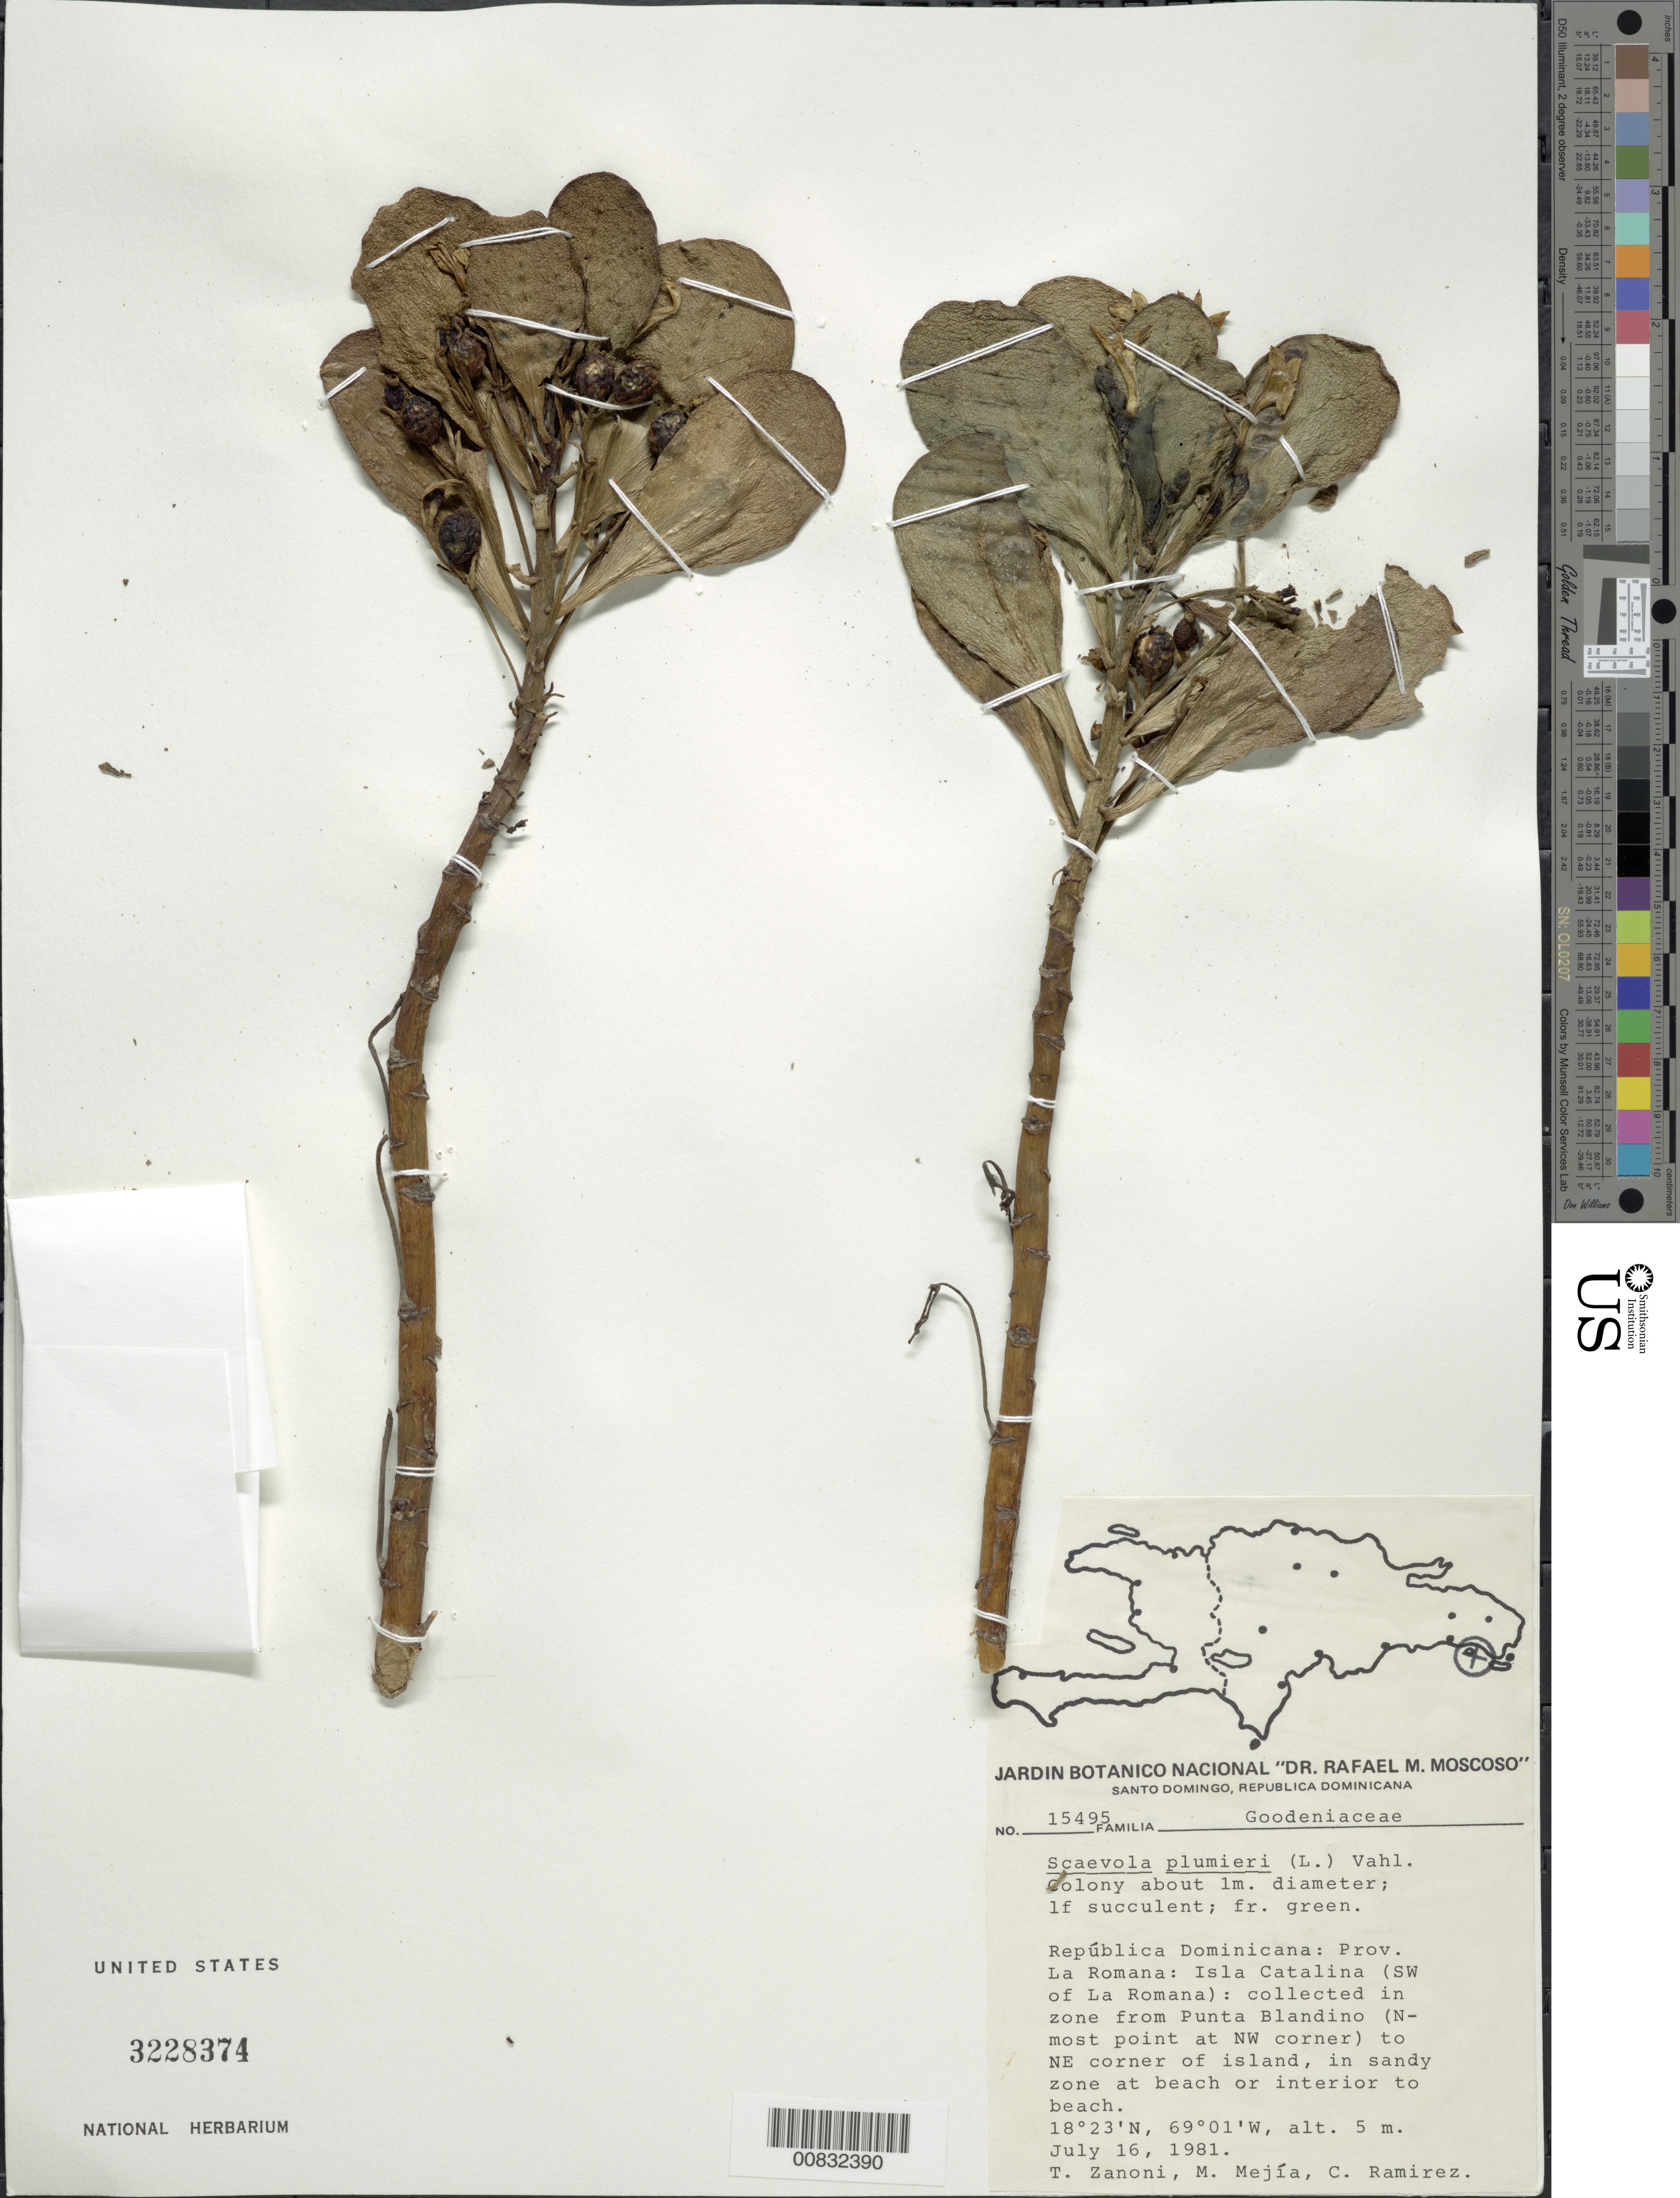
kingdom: Plantae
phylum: Tracheophyta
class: Magnoliopsida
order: Asterales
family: Goodeniaceae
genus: Scaevola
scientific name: Scaevola plumieri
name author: (L.) Vahl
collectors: T. A. Zanoni, M. Mejia & C. Ramirez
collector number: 15495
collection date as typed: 16 Jul 1981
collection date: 1981-07-16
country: Dominican Republic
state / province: La Romana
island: Isla Catalina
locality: SW of La Romana, in zone from Punta Blandino (N-most point at NW corner) to NE corner of island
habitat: In sandy zone at beach or interior to beach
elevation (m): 5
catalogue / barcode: US 3228374